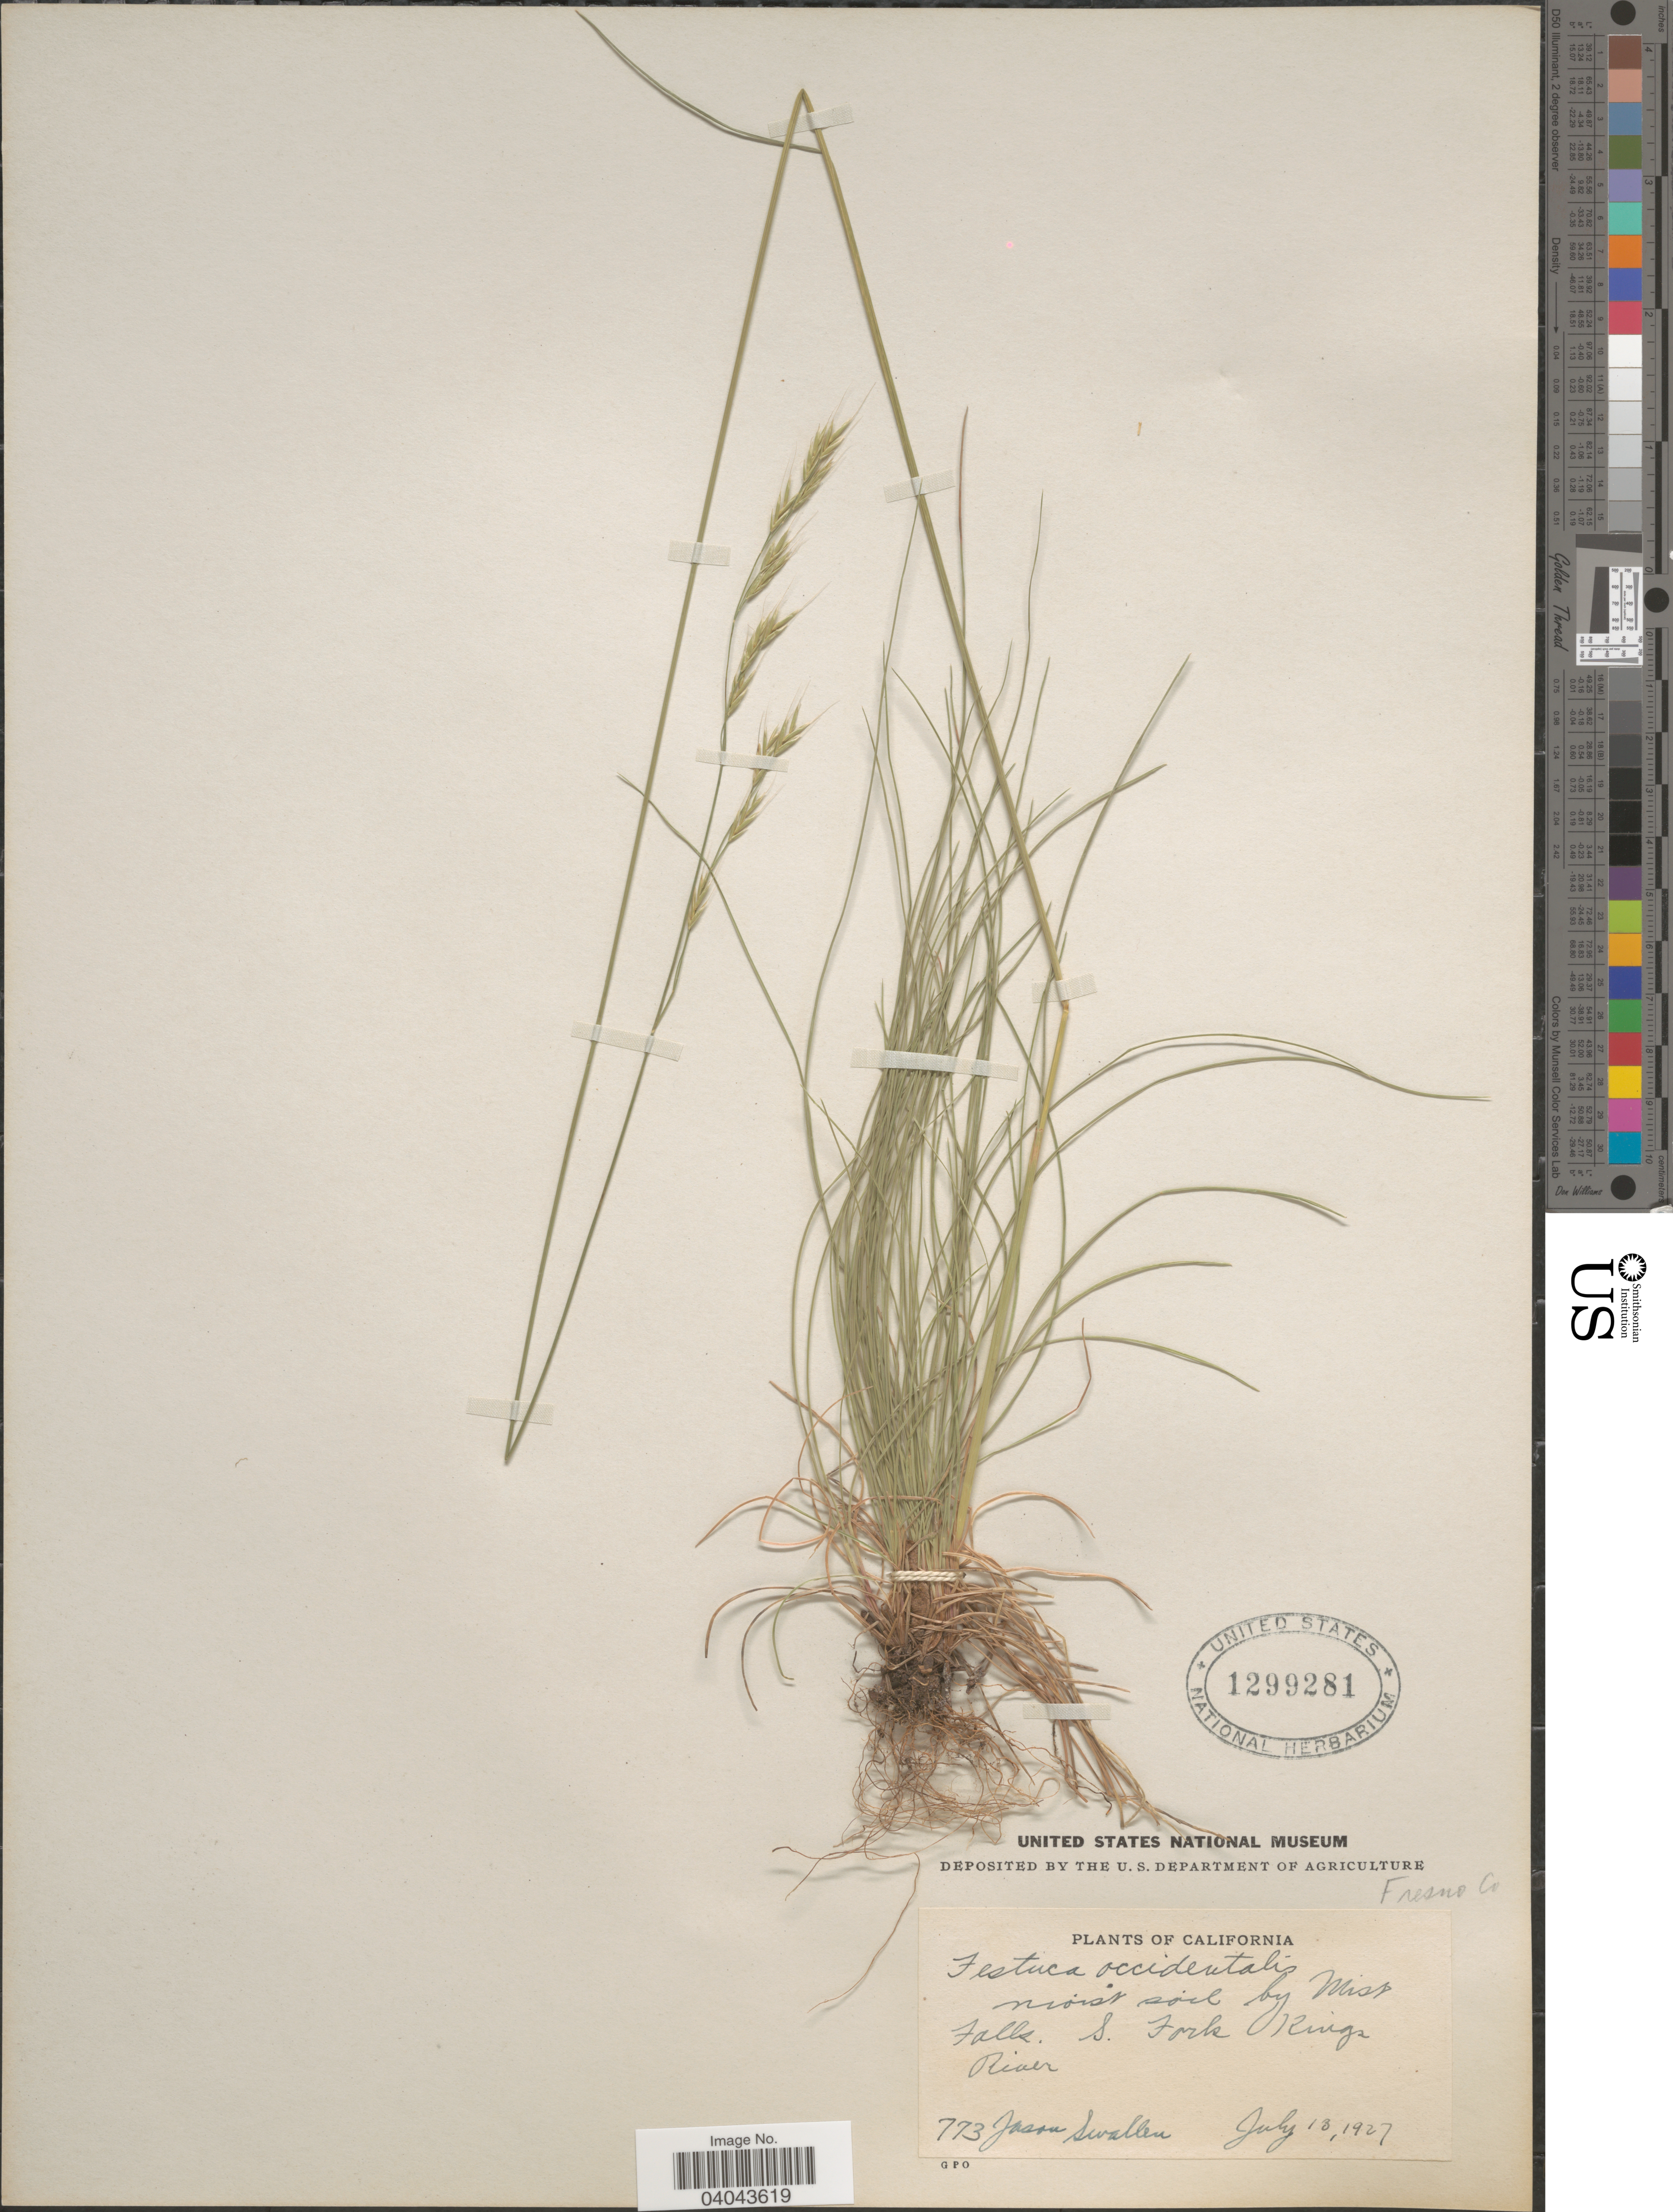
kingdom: Plantae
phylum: Tracheophyta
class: Liliopsida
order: Poales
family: Poaceae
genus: Festuca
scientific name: Festuca occidentalis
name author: Hook.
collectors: J. R. Swallen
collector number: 773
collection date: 1927-07-13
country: United States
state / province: California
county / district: Fresno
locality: By Mist Falls, S. Fork Kings River. Fresno Co.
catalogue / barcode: US 1299281